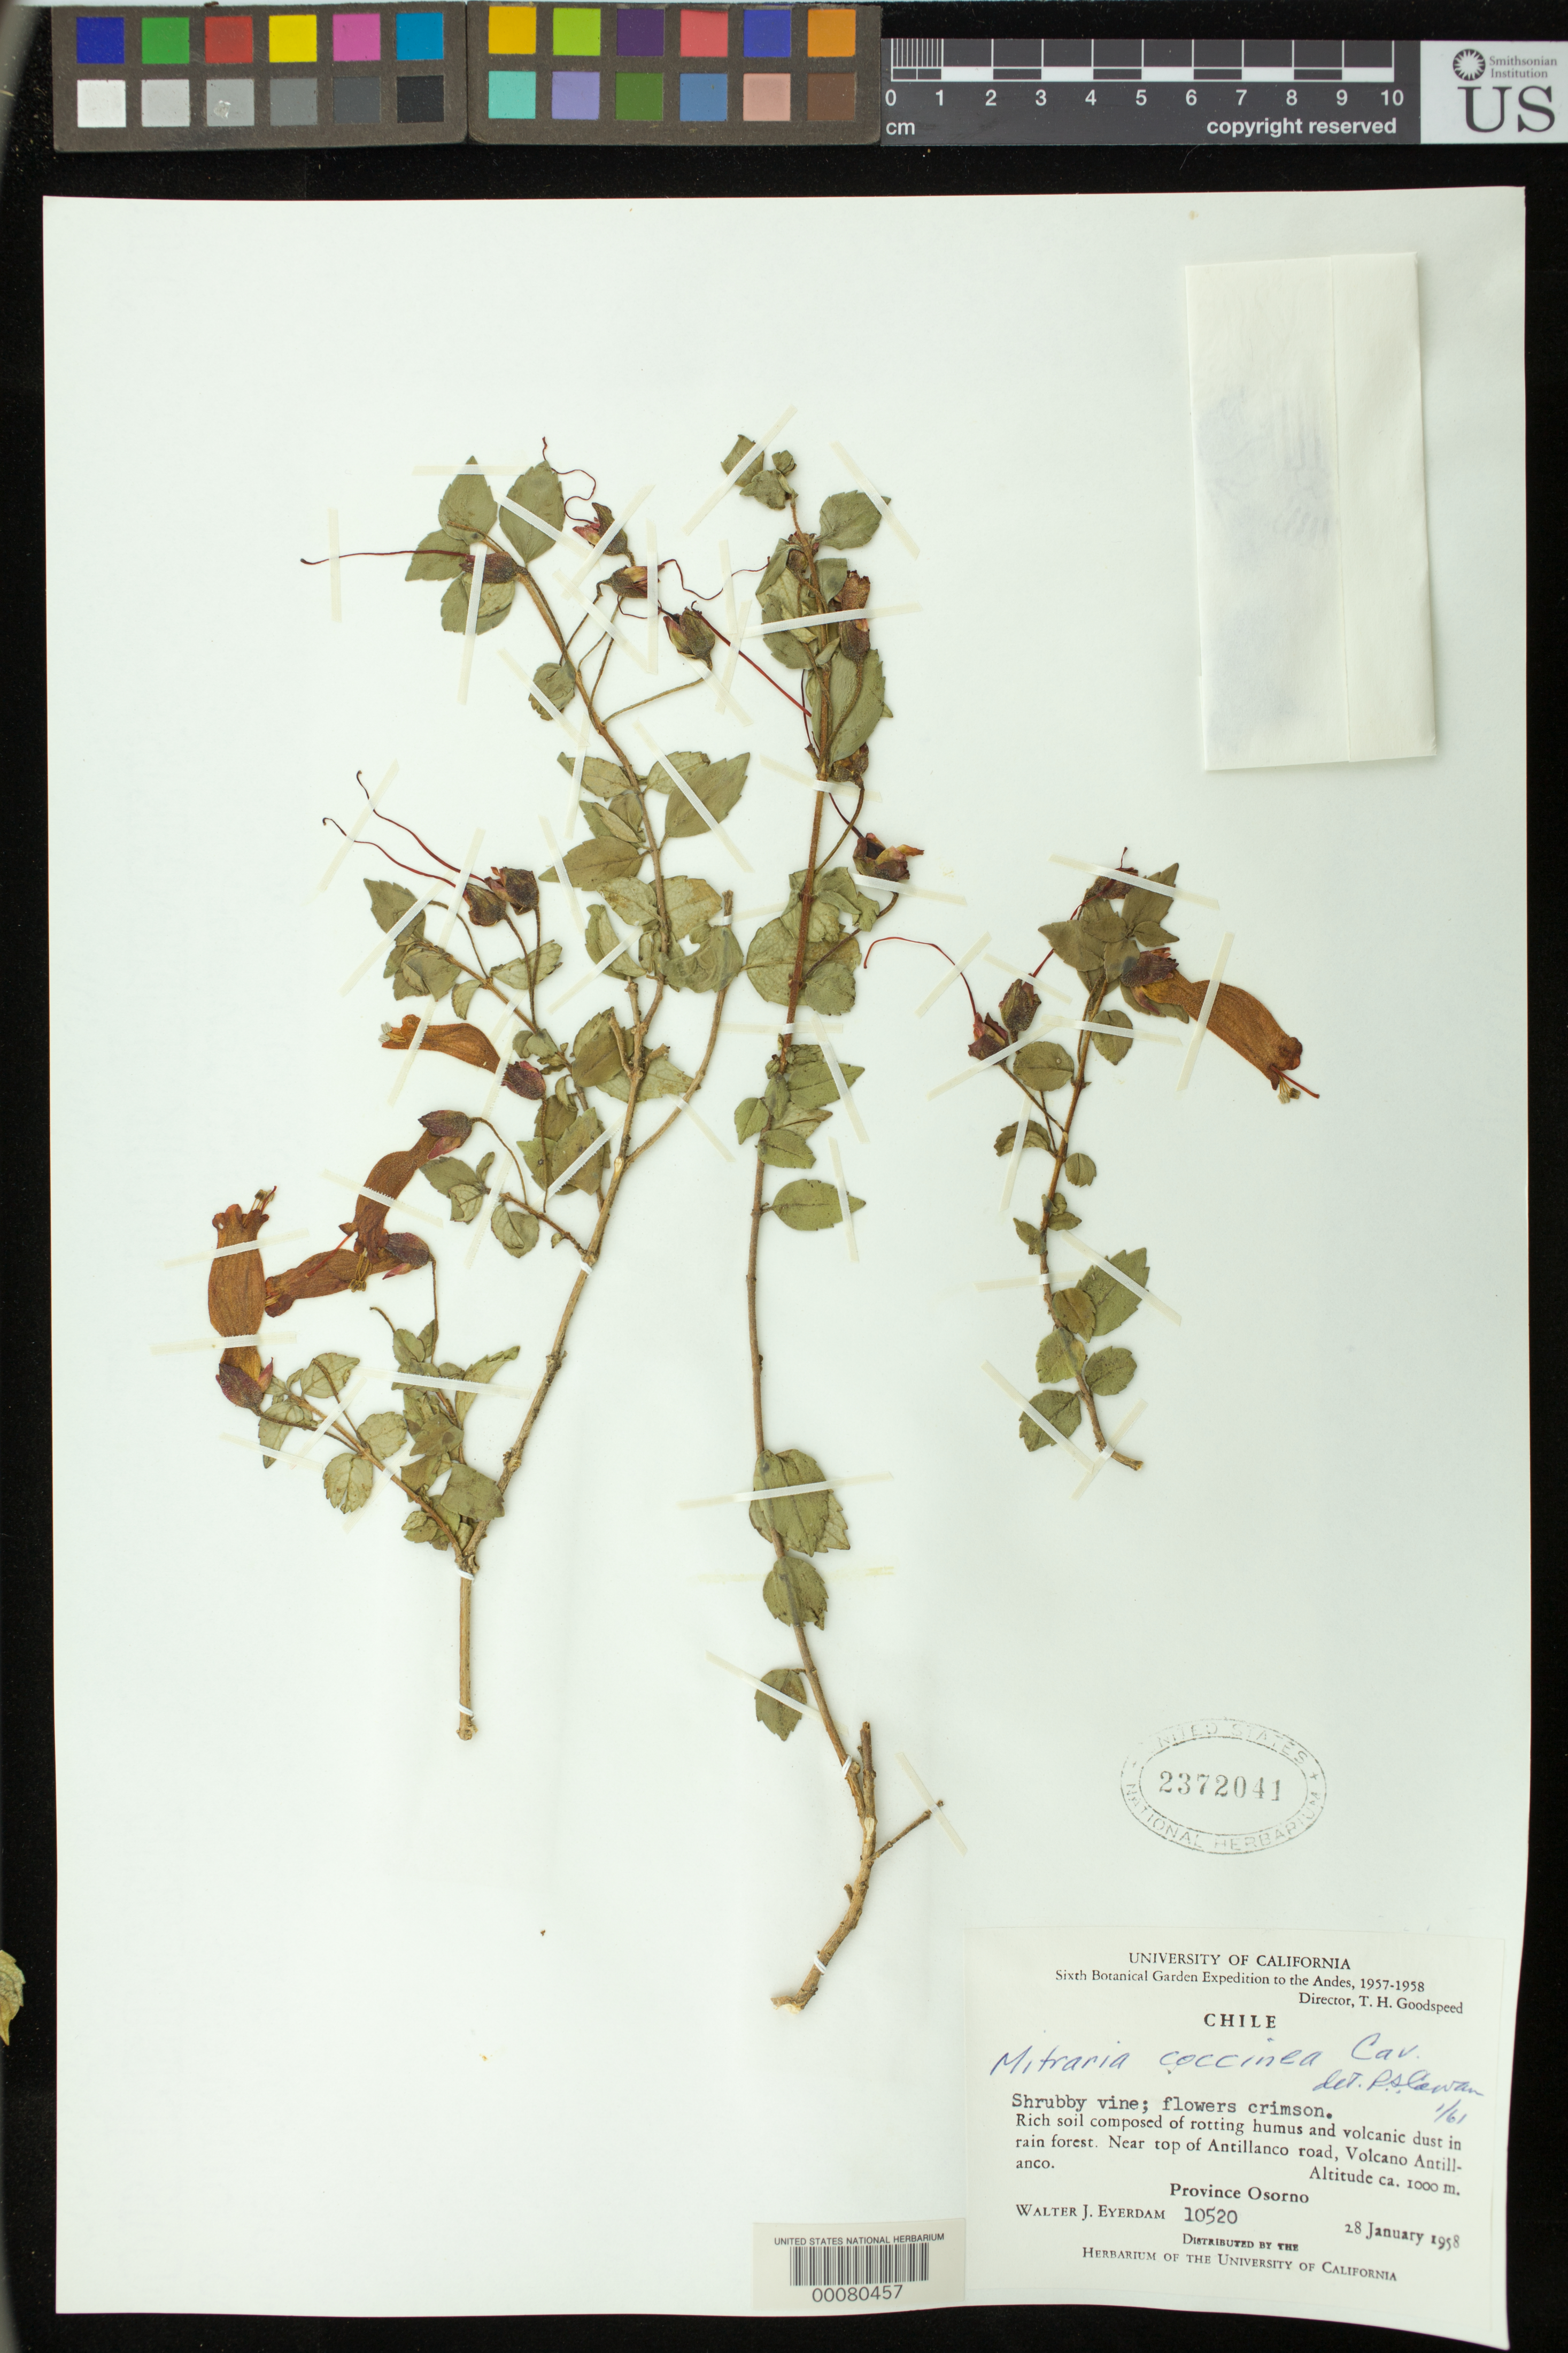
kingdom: Plantae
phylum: Tracheophyta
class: Magnoliopsida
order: Lamiales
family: Gesneriaceae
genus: Mitraria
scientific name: Mitraria coccinea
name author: Cav.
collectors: W. J. Eyerdam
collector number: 10520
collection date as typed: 28 Jan 1958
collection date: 1958-01-28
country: Chile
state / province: Los Lagos (X)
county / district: Osorno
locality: Near top of Antillanco road, Volcano Antillanco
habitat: Rich soil made of rotting humus and volcanic dust in rain forest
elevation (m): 1000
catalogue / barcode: US 2372041